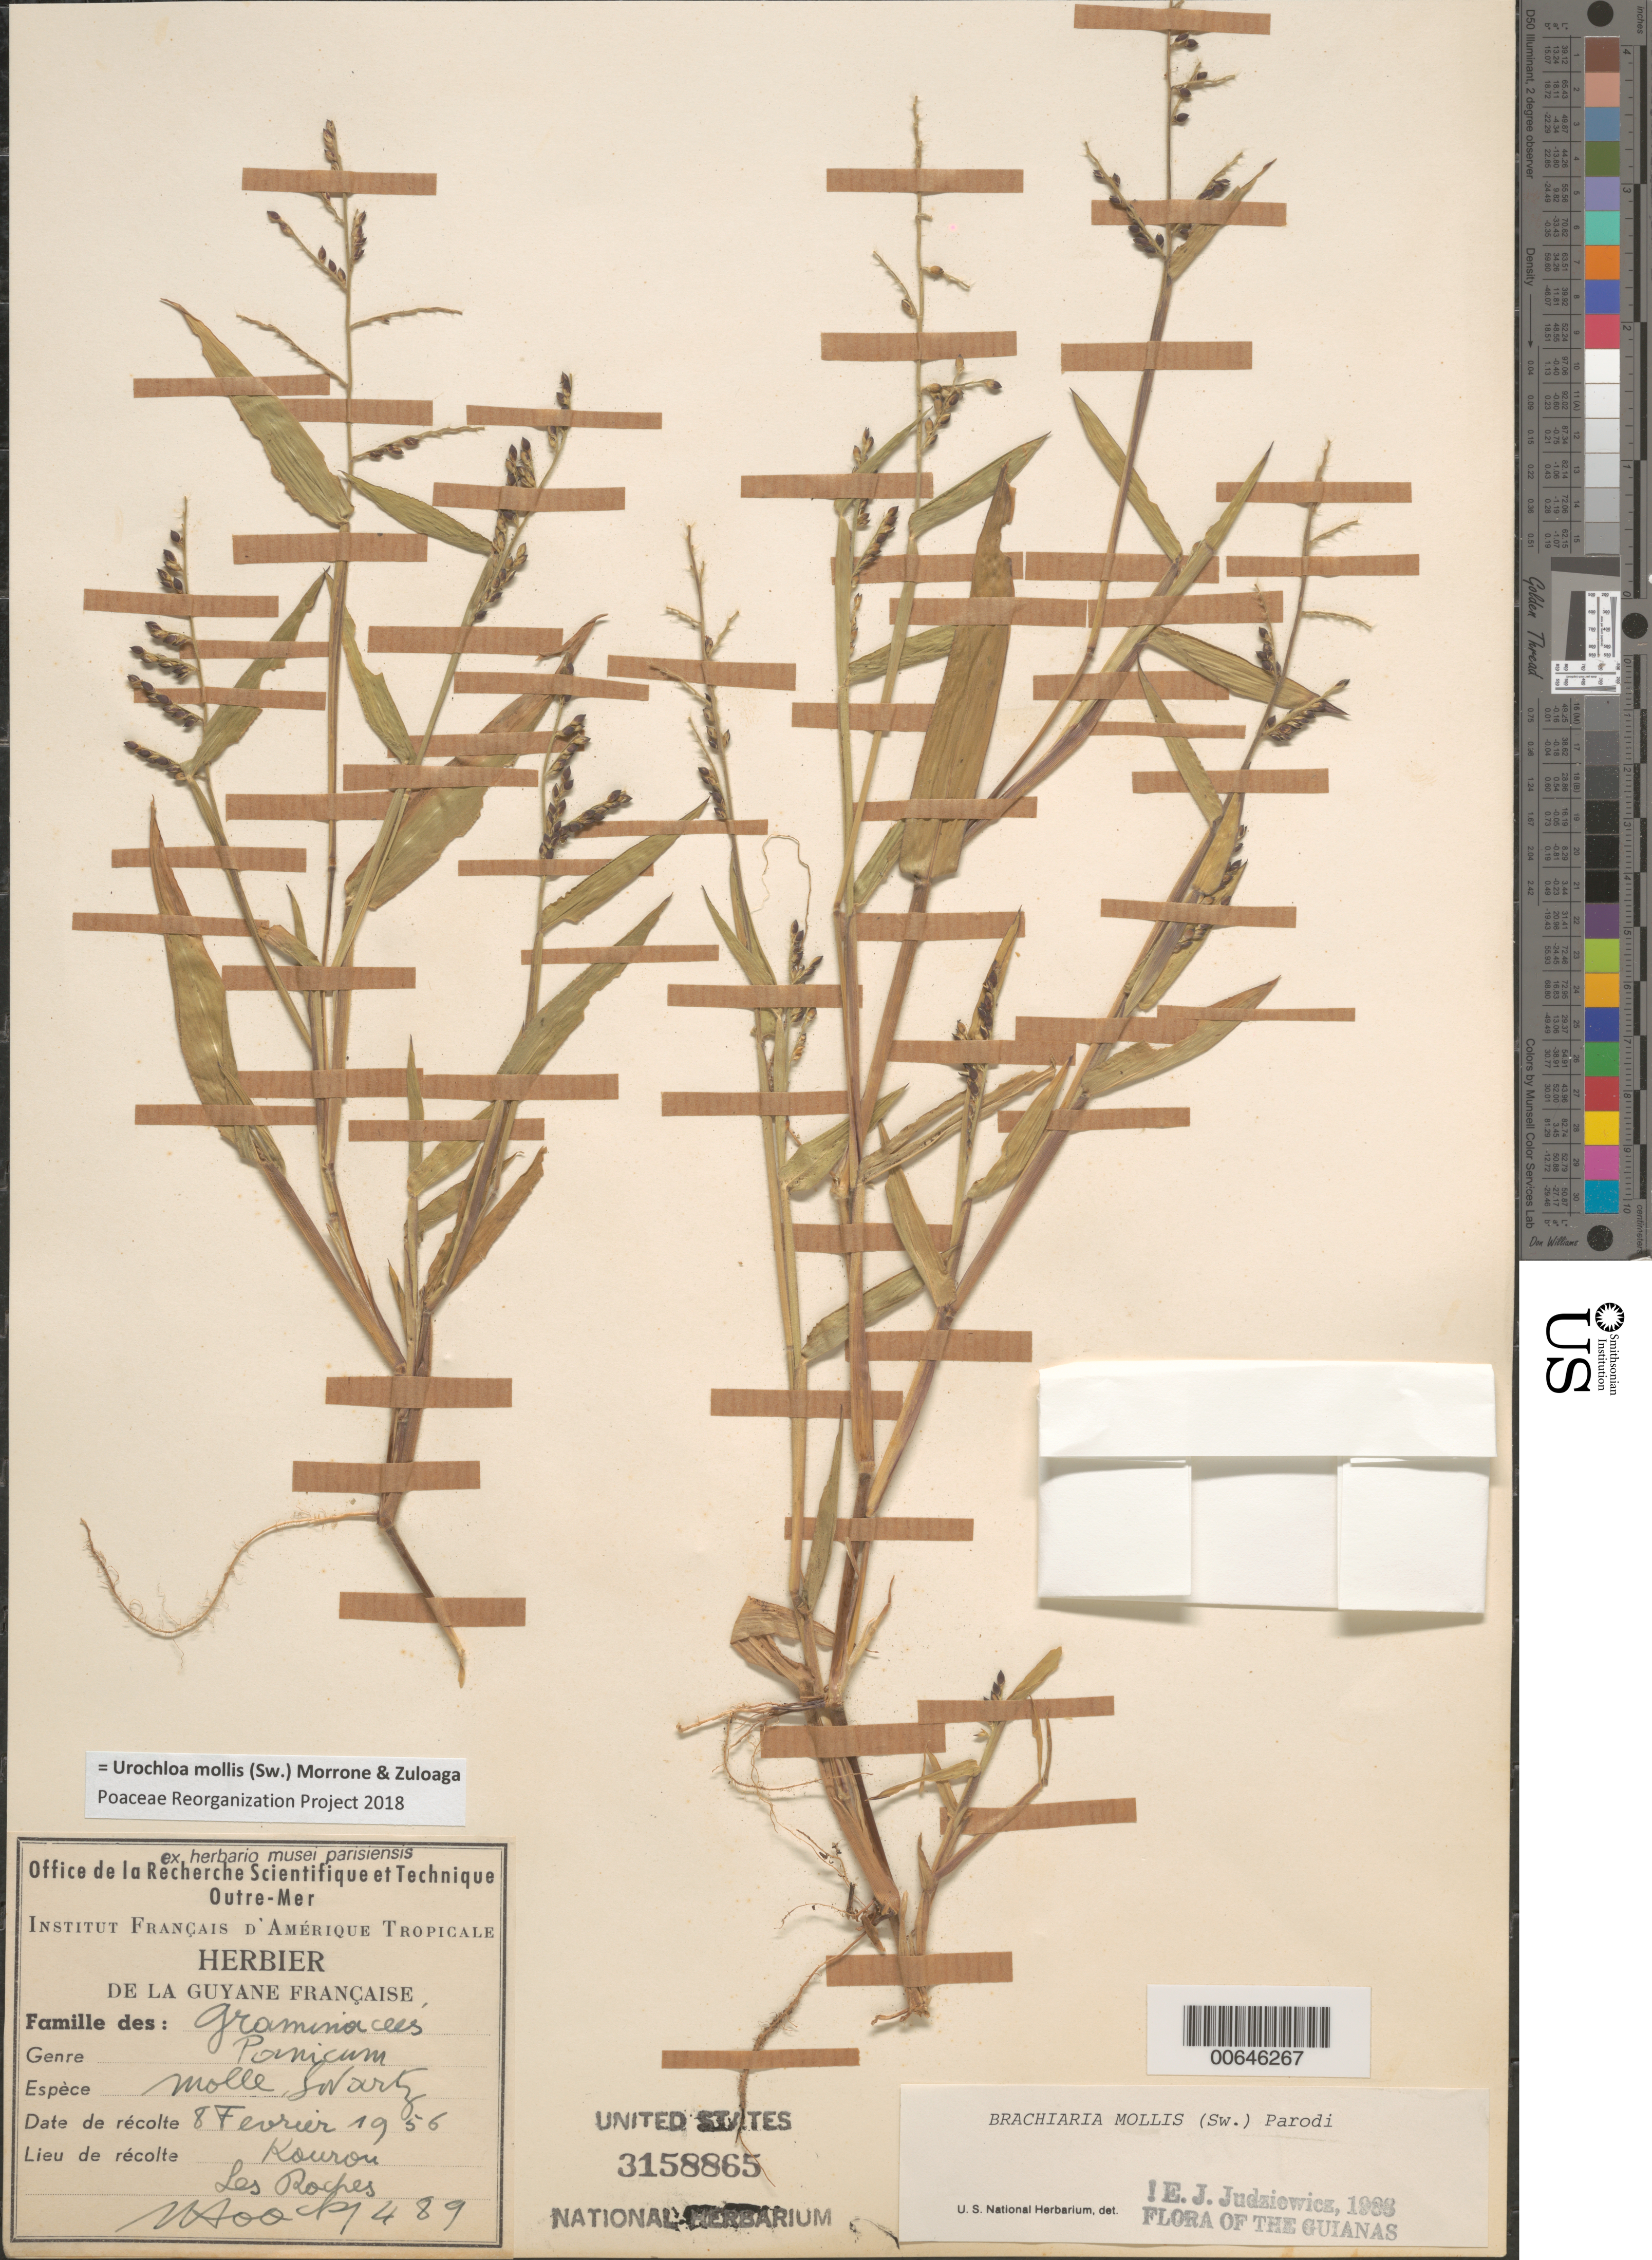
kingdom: Plantae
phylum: Tracheophyta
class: Liliopsida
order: Poales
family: Poaceae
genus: Brachiaria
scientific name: Brachiaria mollis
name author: (Sw.) Parodi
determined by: Judziewicz, E. J.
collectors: J. Hoock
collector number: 1489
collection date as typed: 8-Feb-56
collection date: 1956-02-08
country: French Guiana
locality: Kourou, Route des Roches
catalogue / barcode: US 3158865